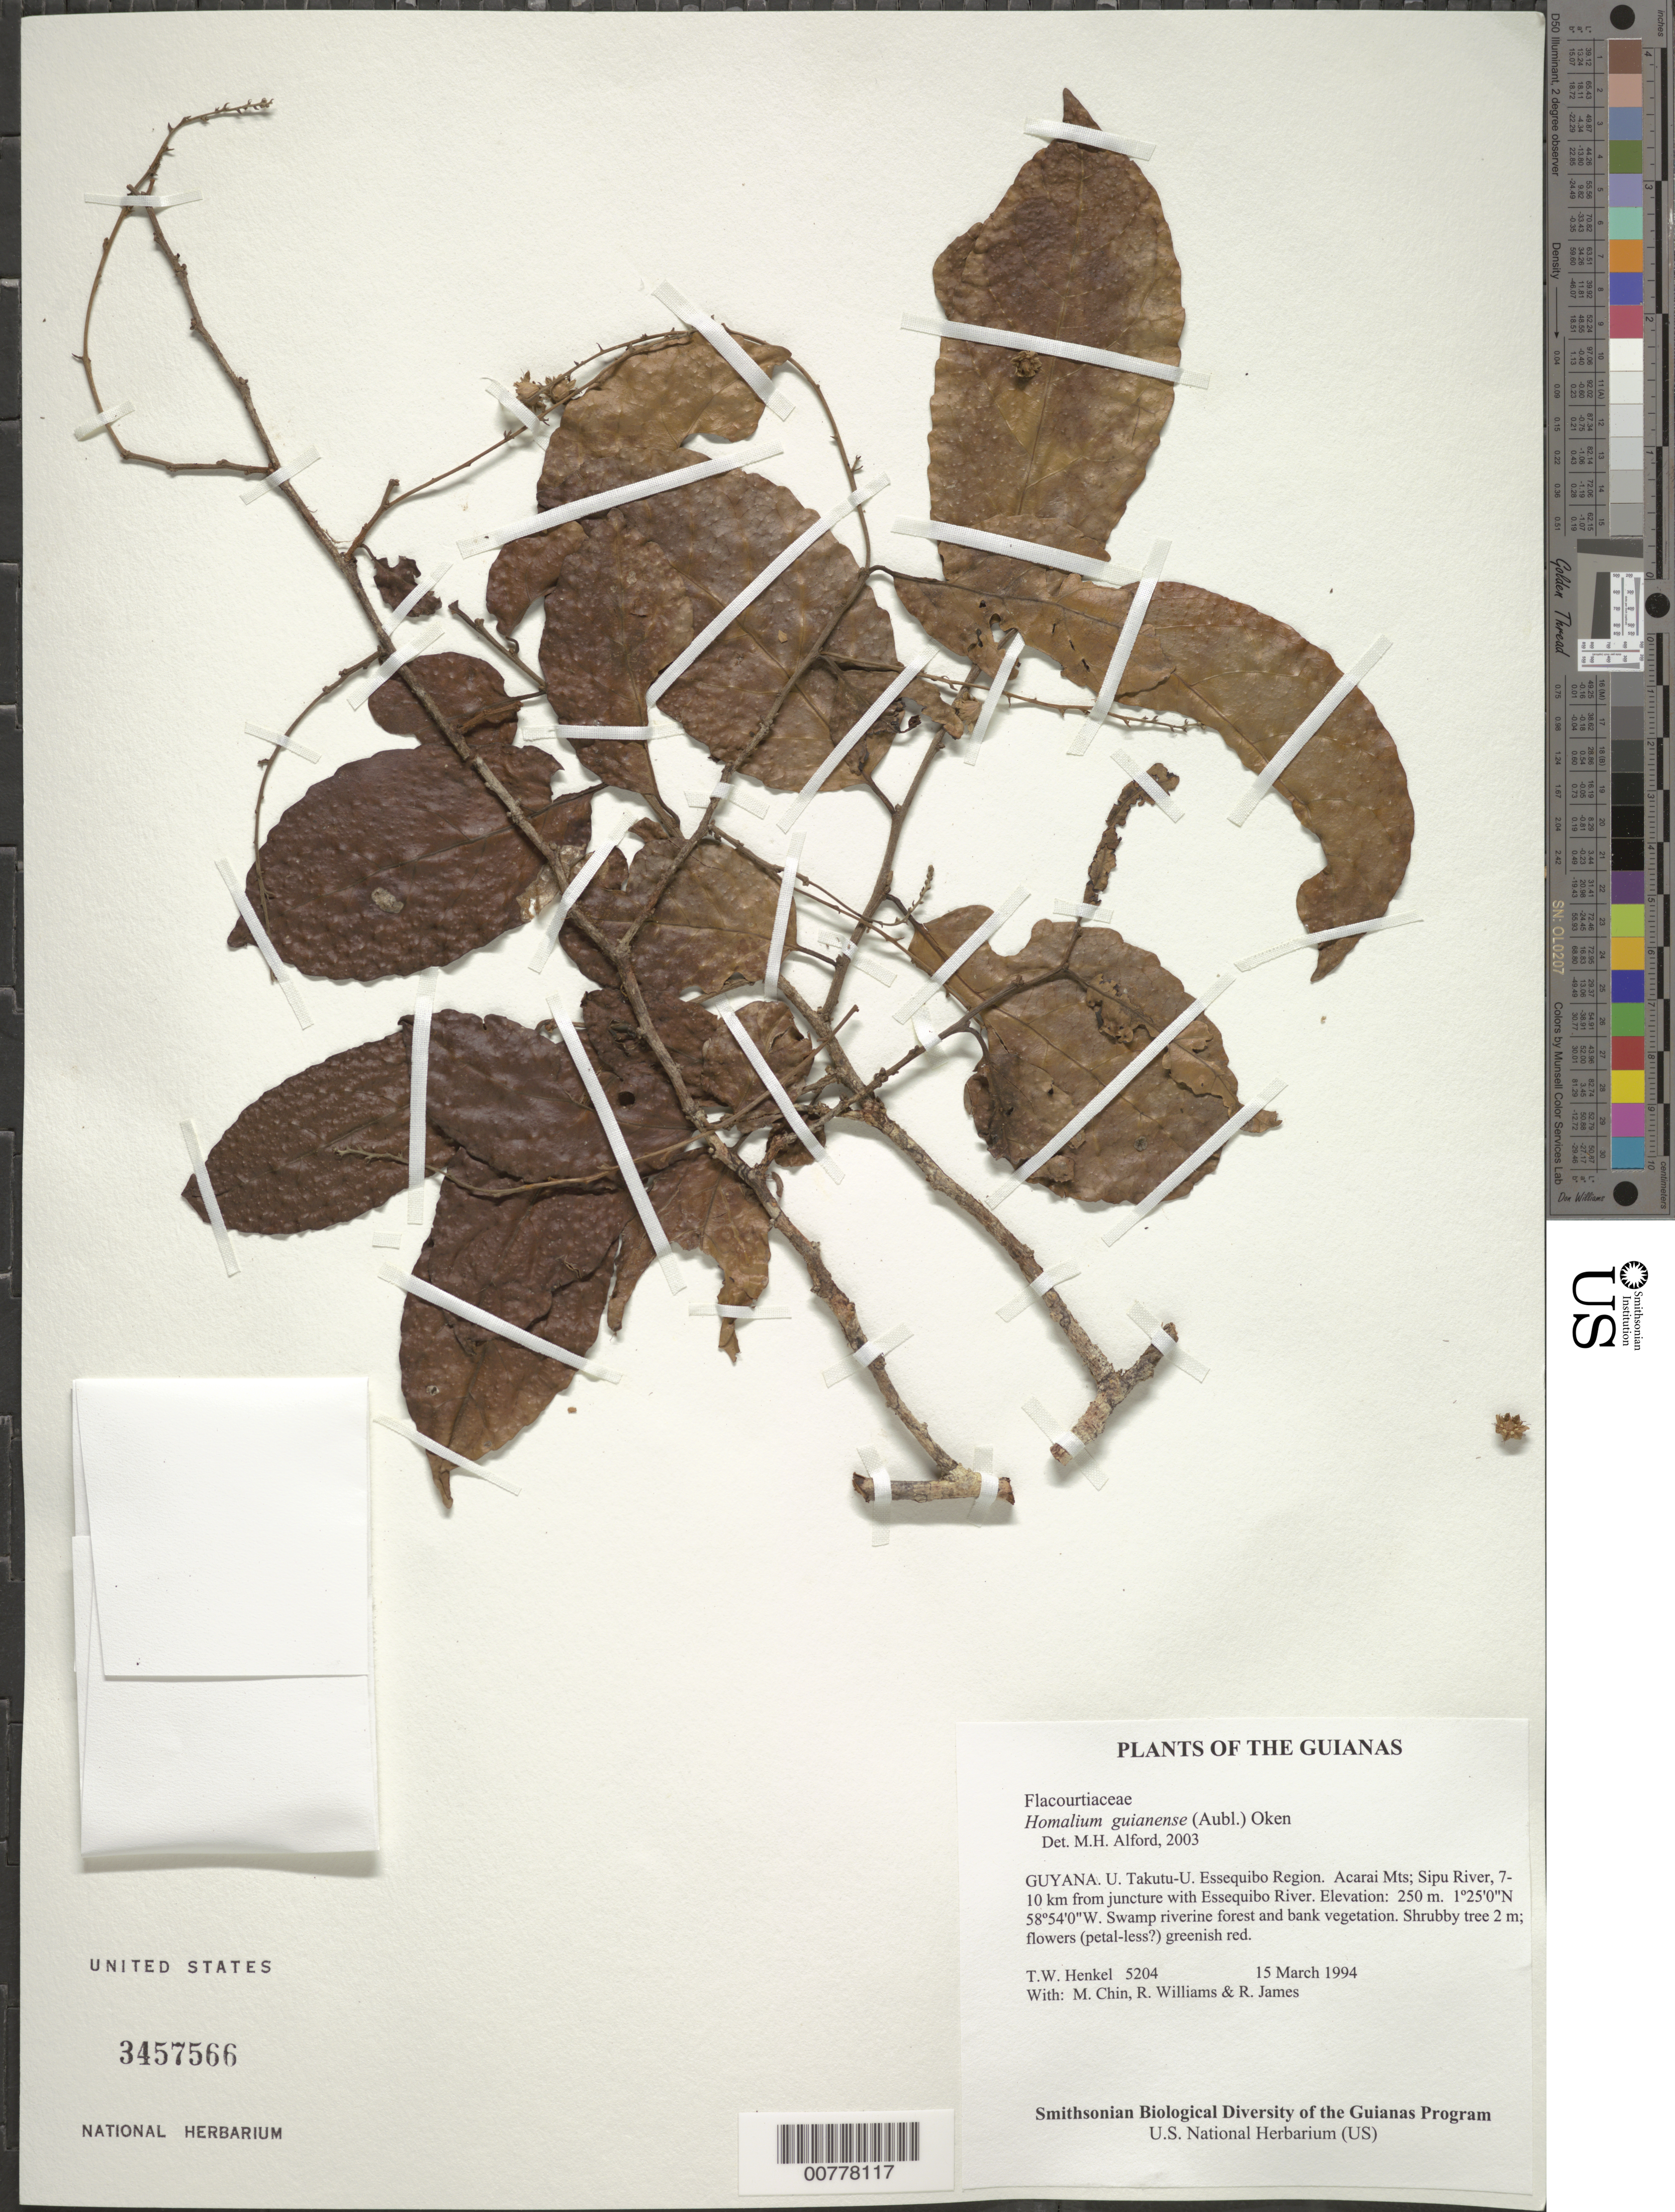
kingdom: Plantae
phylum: Tracheophyta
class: Magnoliopsida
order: Malpighiales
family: Salicaceae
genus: Homalium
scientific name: Homalium guianense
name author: (Aubl.) Oken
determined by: Alford, Mac Haverson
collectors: T. Henkel, M. Chin, R. Williams & R. James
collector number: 5204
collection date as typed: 15 March 1994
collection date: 1994-03-15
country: Guyana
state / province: U. Takutu-U. Essequibo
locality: Acarai Mts; Sipu River, 7-10 km from juncture with Essequibo River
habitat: Swamp riverine forest and bank vegetation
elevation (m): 250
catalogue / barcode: US 3457566